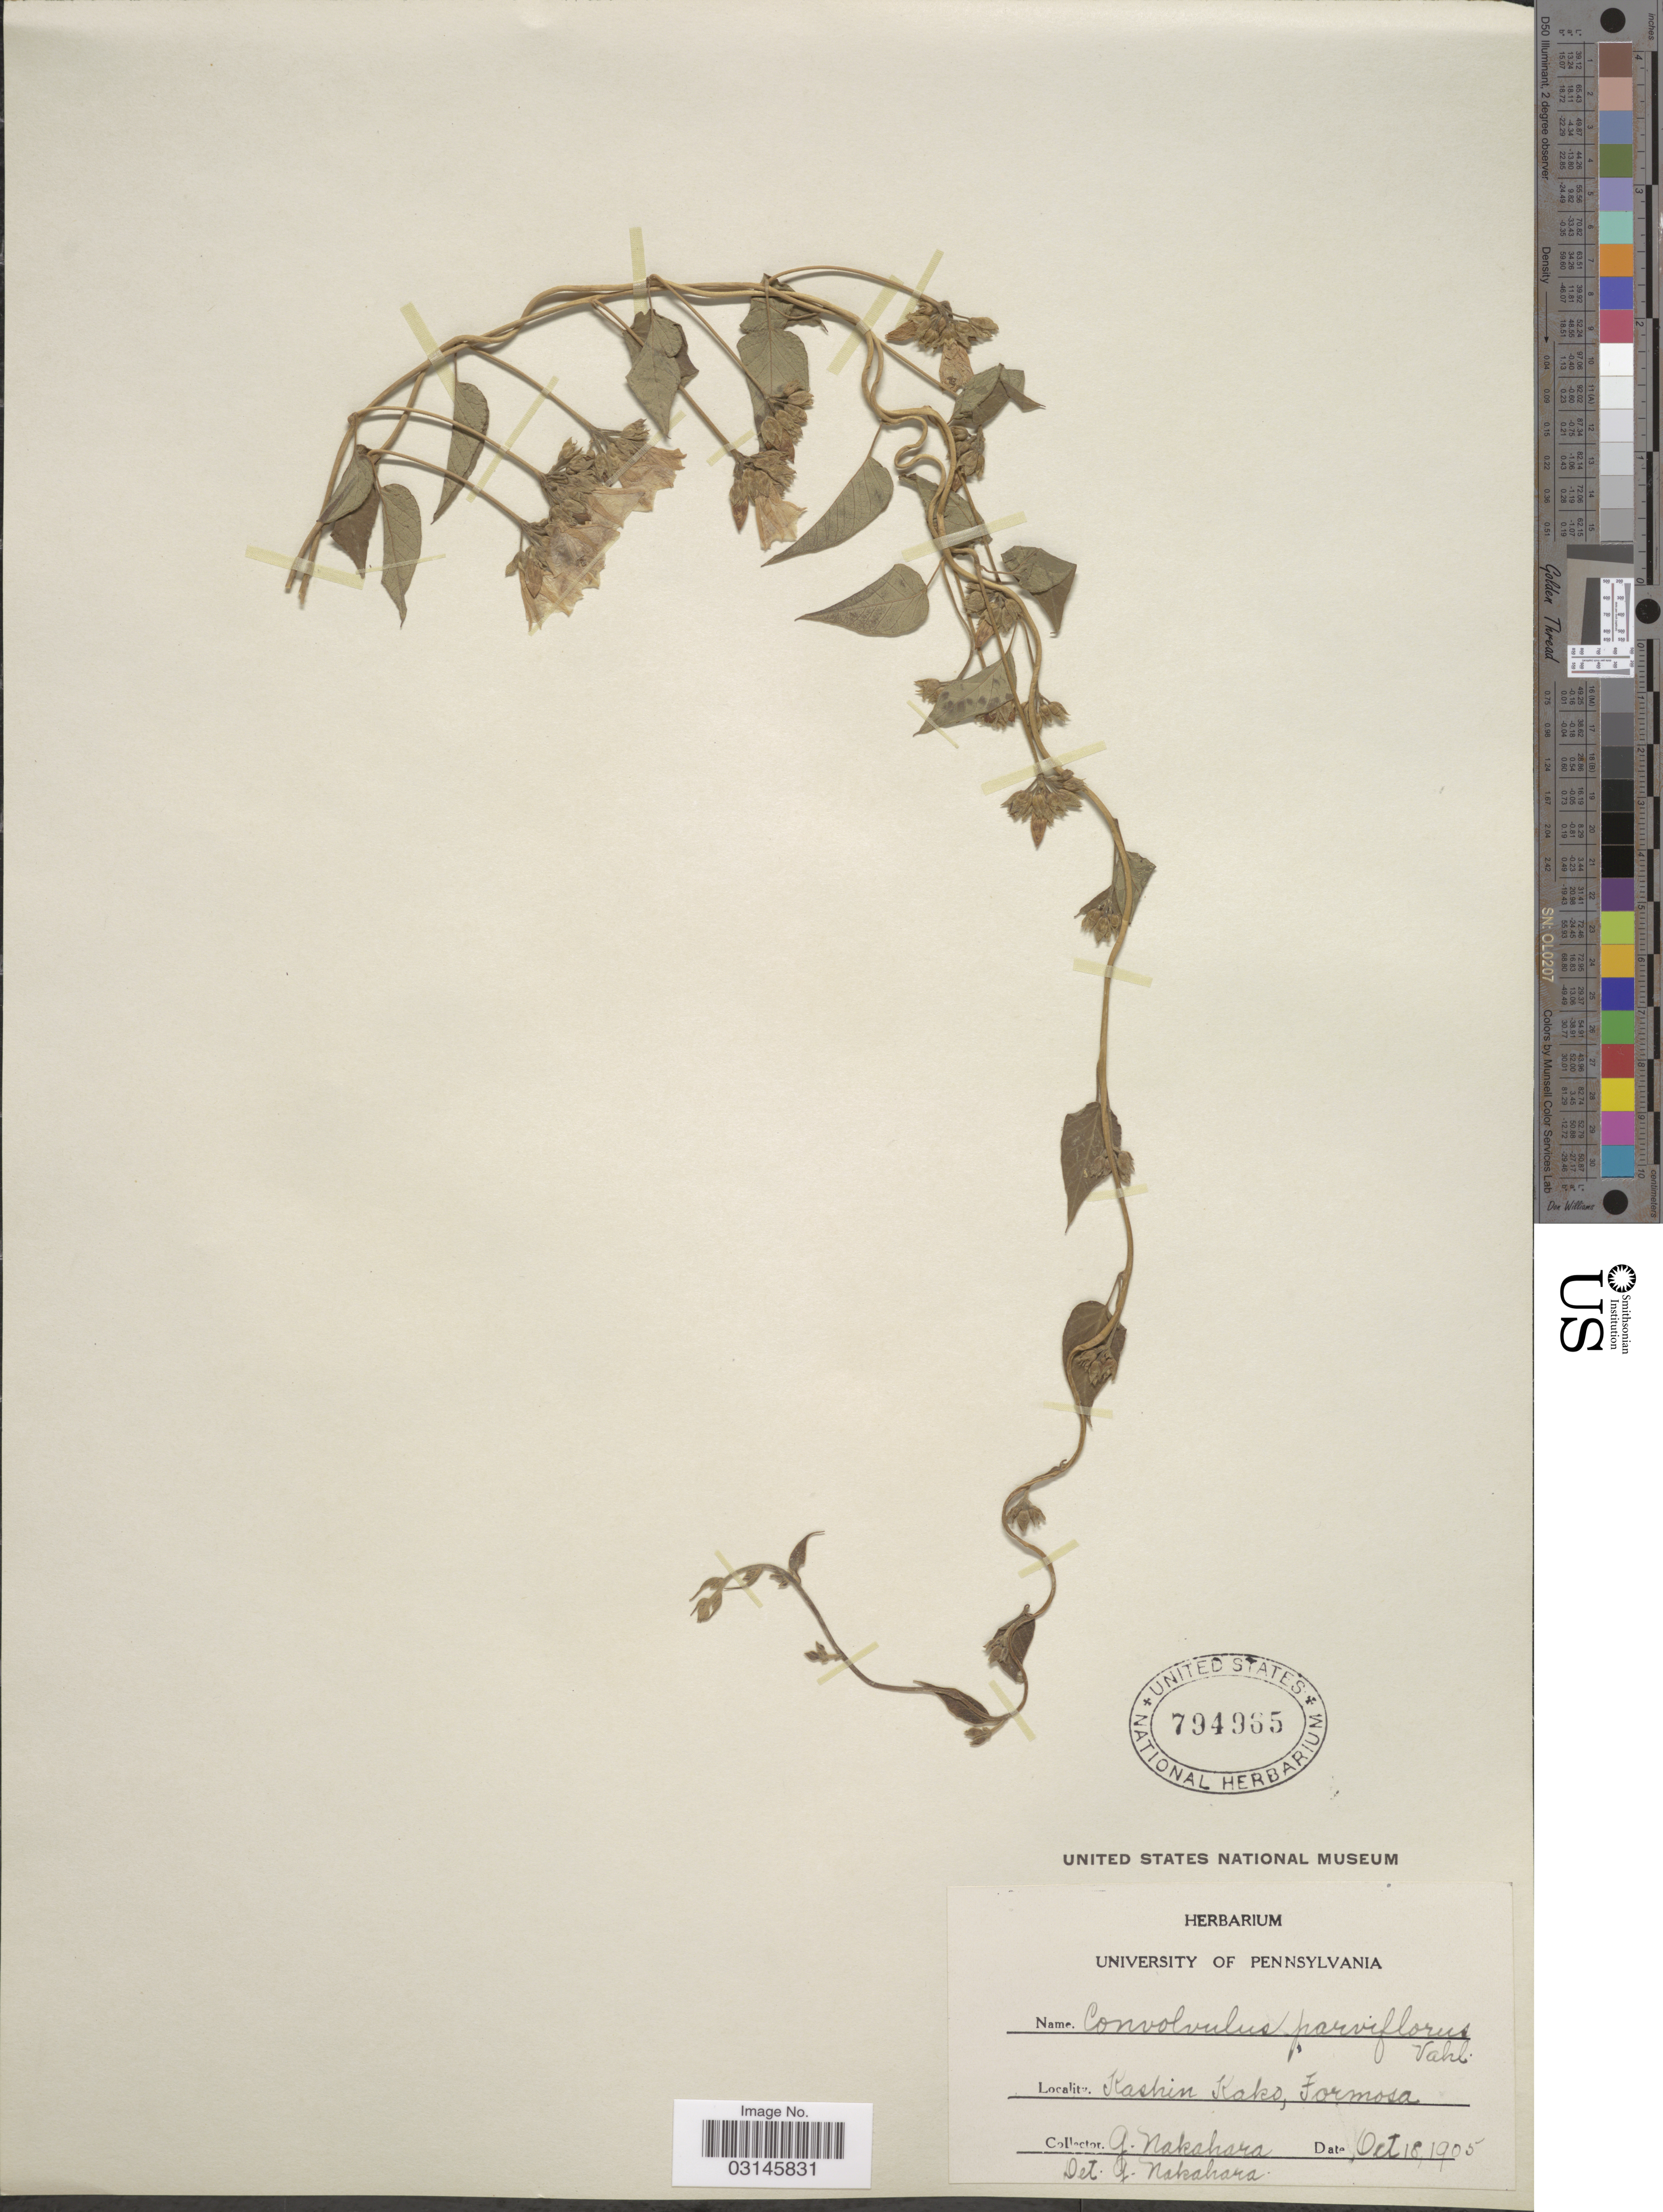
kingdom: Plantae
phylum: Tracheophyta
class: Magnoliopsida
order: Solanales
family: Convolvulaceae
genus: Convolvulus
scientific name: Convolvulus parviflorus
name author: Vahl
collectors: G. Nakahara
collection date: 1905-10-18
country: Taiwan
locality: Kashin Kako, Formosa.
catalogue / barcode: US 794965